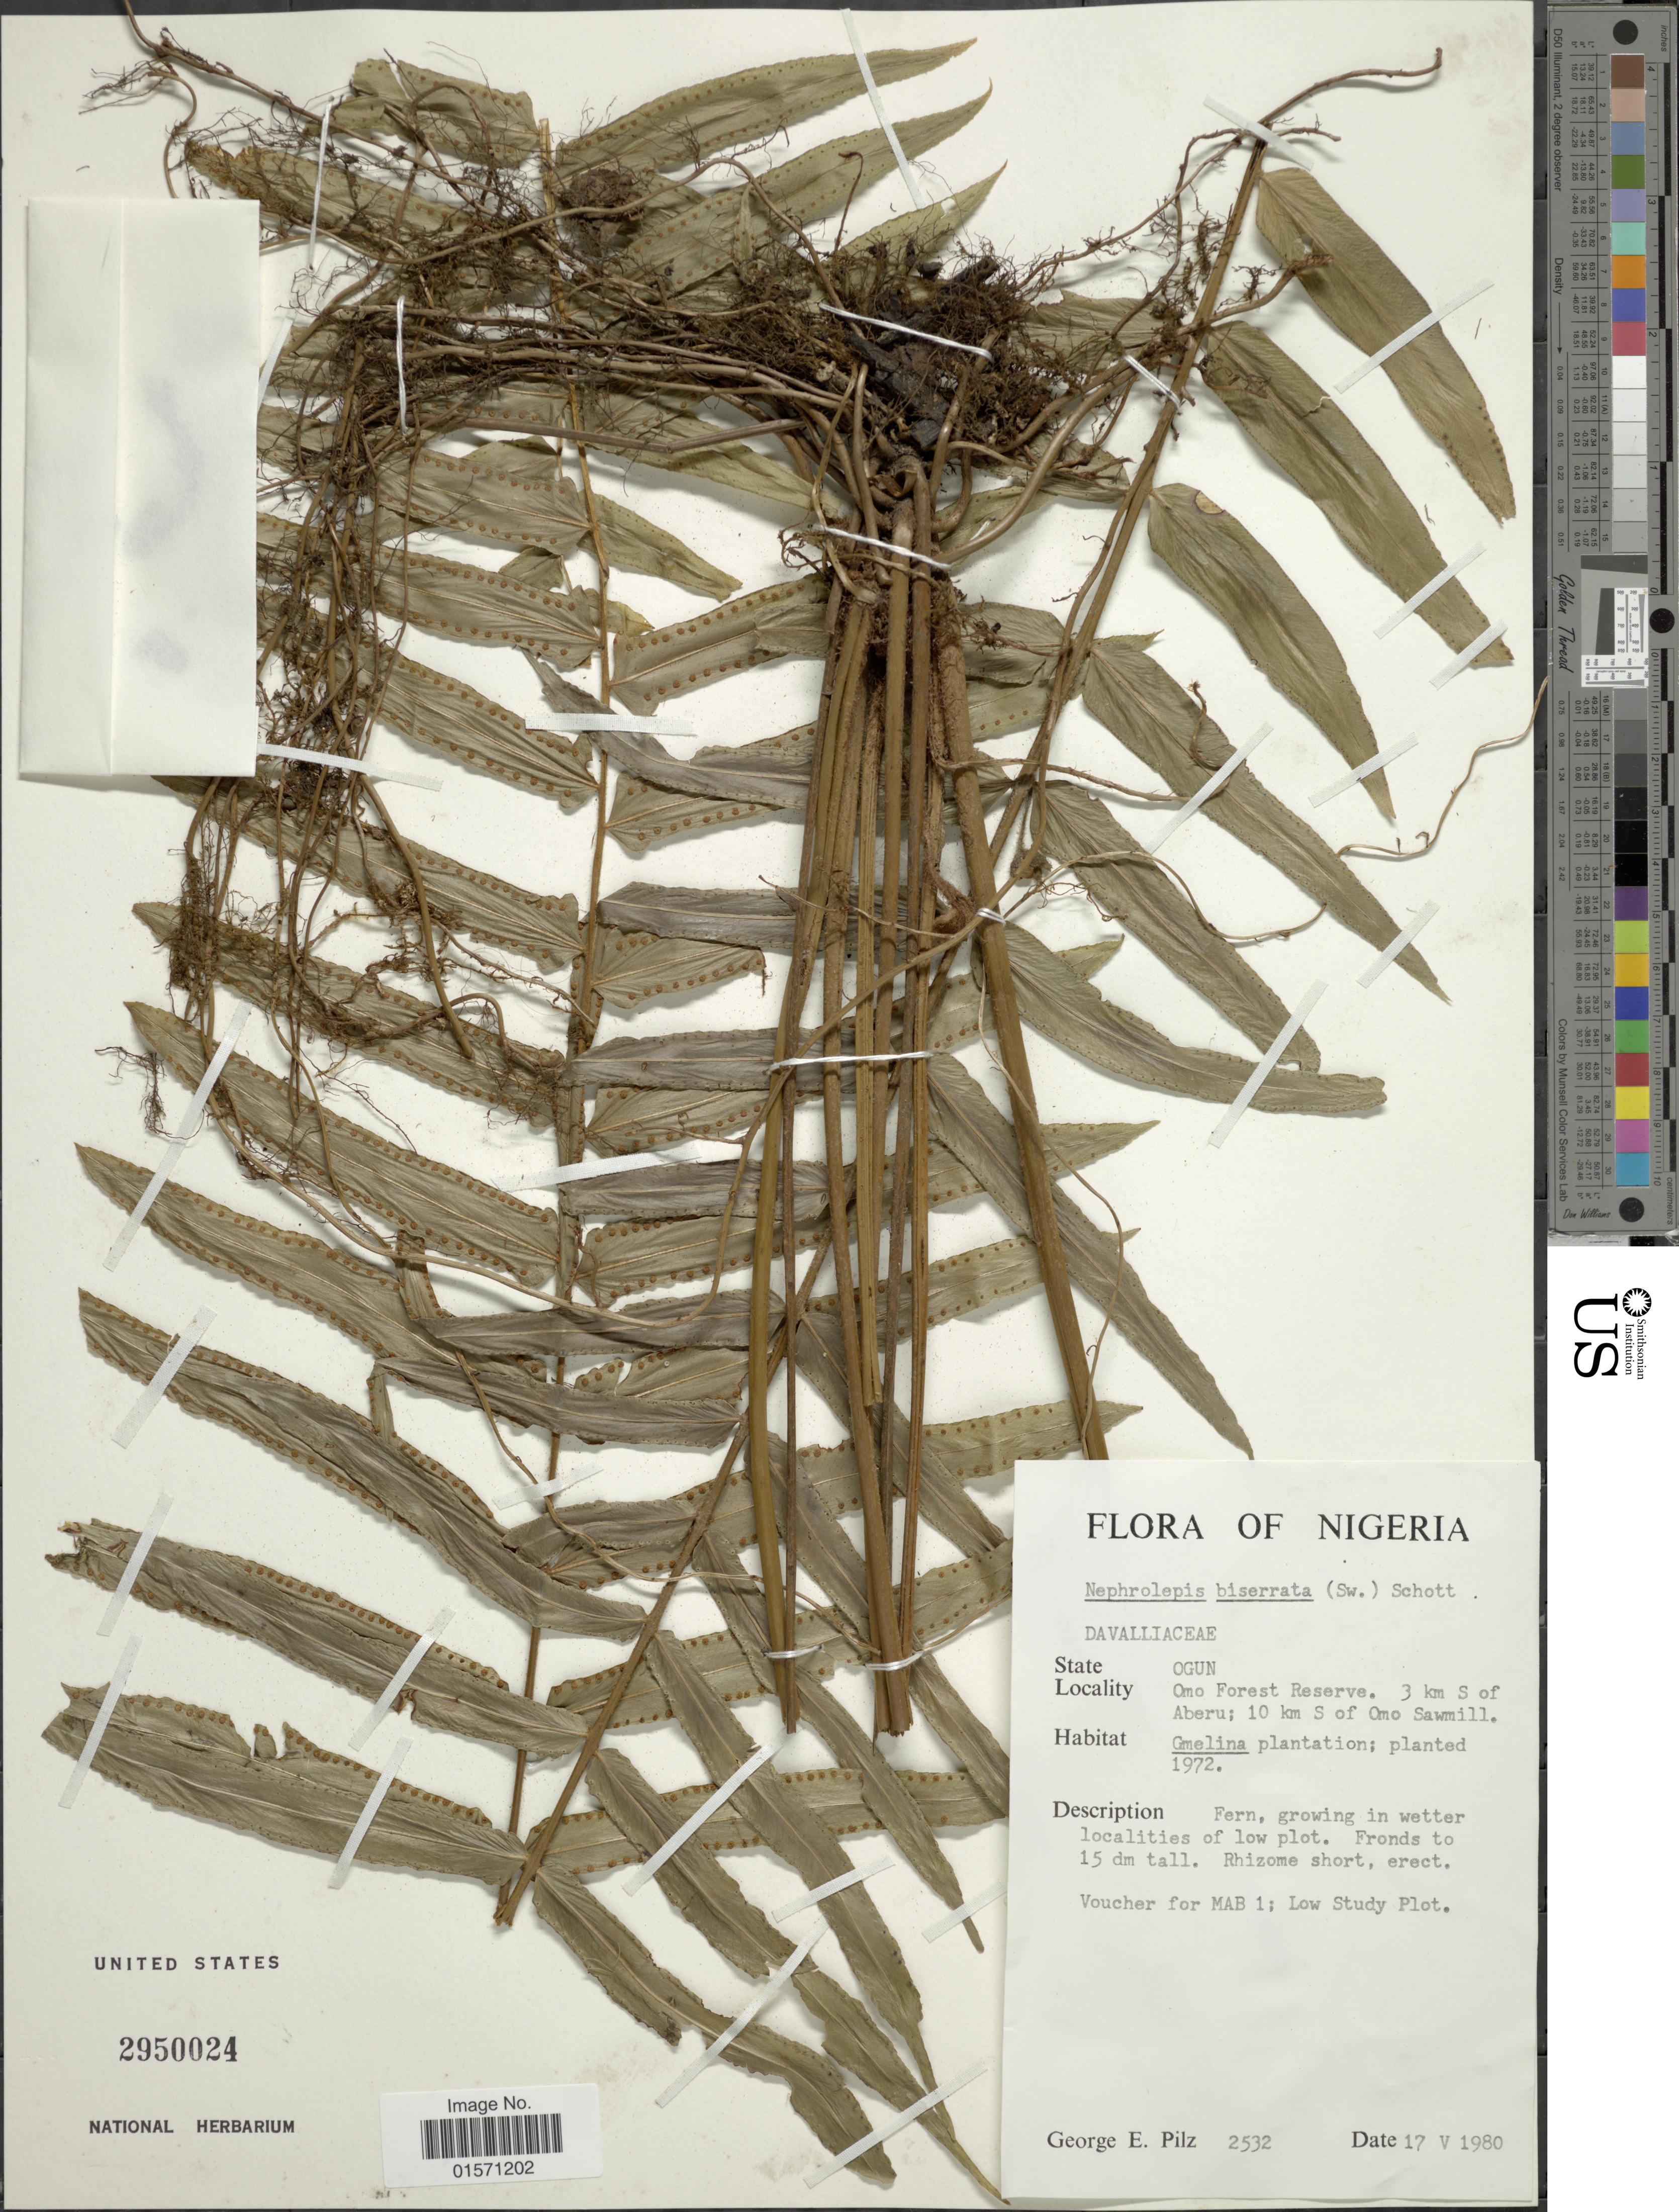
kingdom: Plantae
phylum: Tracheophyta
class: Polypodiopsida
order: Polypodiales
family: Nephrolepidaceae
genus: Nephrolepis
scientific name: Nephrolepis biserrata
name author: (Sw.) Schott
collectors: G. E. Pilz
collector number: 2532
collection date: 1980-05-17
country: Nigeria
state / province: Ogun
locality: Omo Forest Reserve. 3 km S of Aberu; 10 km S of Omo Sawmill. Gmelina plantation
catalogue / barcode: US 2950024